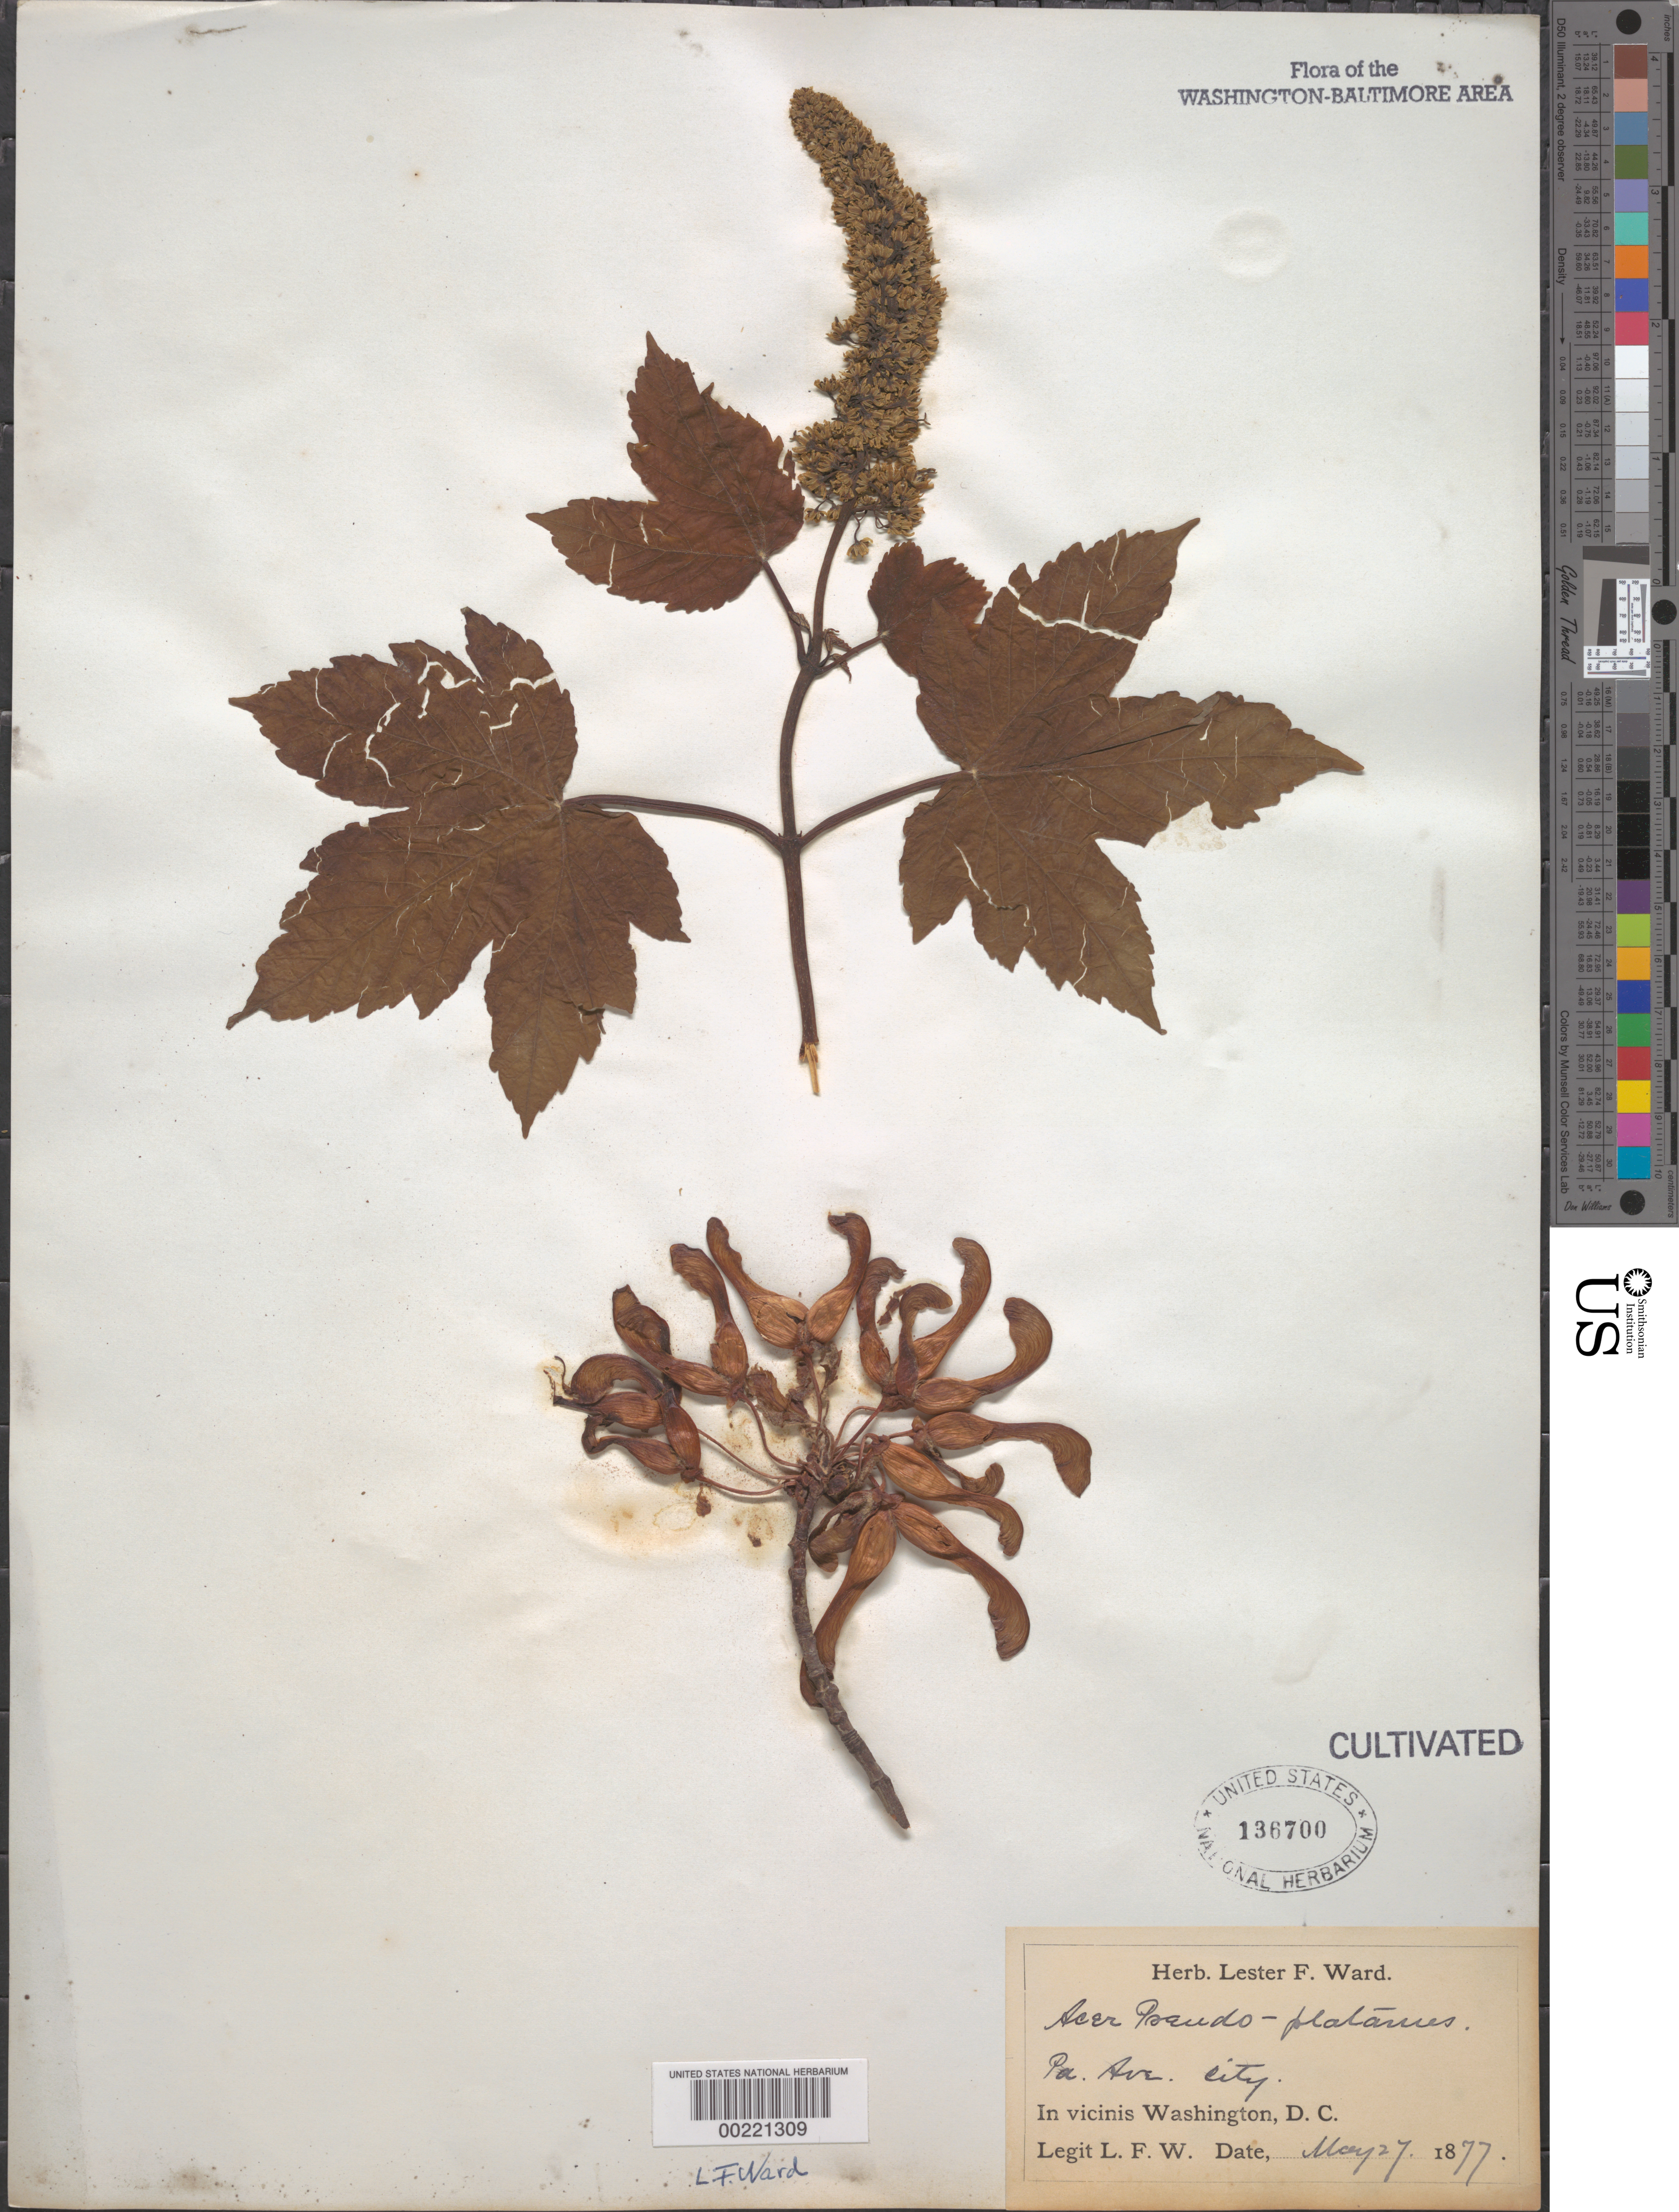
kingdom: Plantae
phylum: Tracheophyta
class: Magnoliopsida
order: Sapindales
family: Sapindaceae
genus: Acer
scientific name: Acer pseudoplatanus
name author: L.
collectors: L. F. Ward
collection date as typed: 27 May 1877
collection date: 1877-05-27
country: United States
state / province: District of Columbia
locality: Pennsylvania Avenue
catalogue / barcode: US 136700